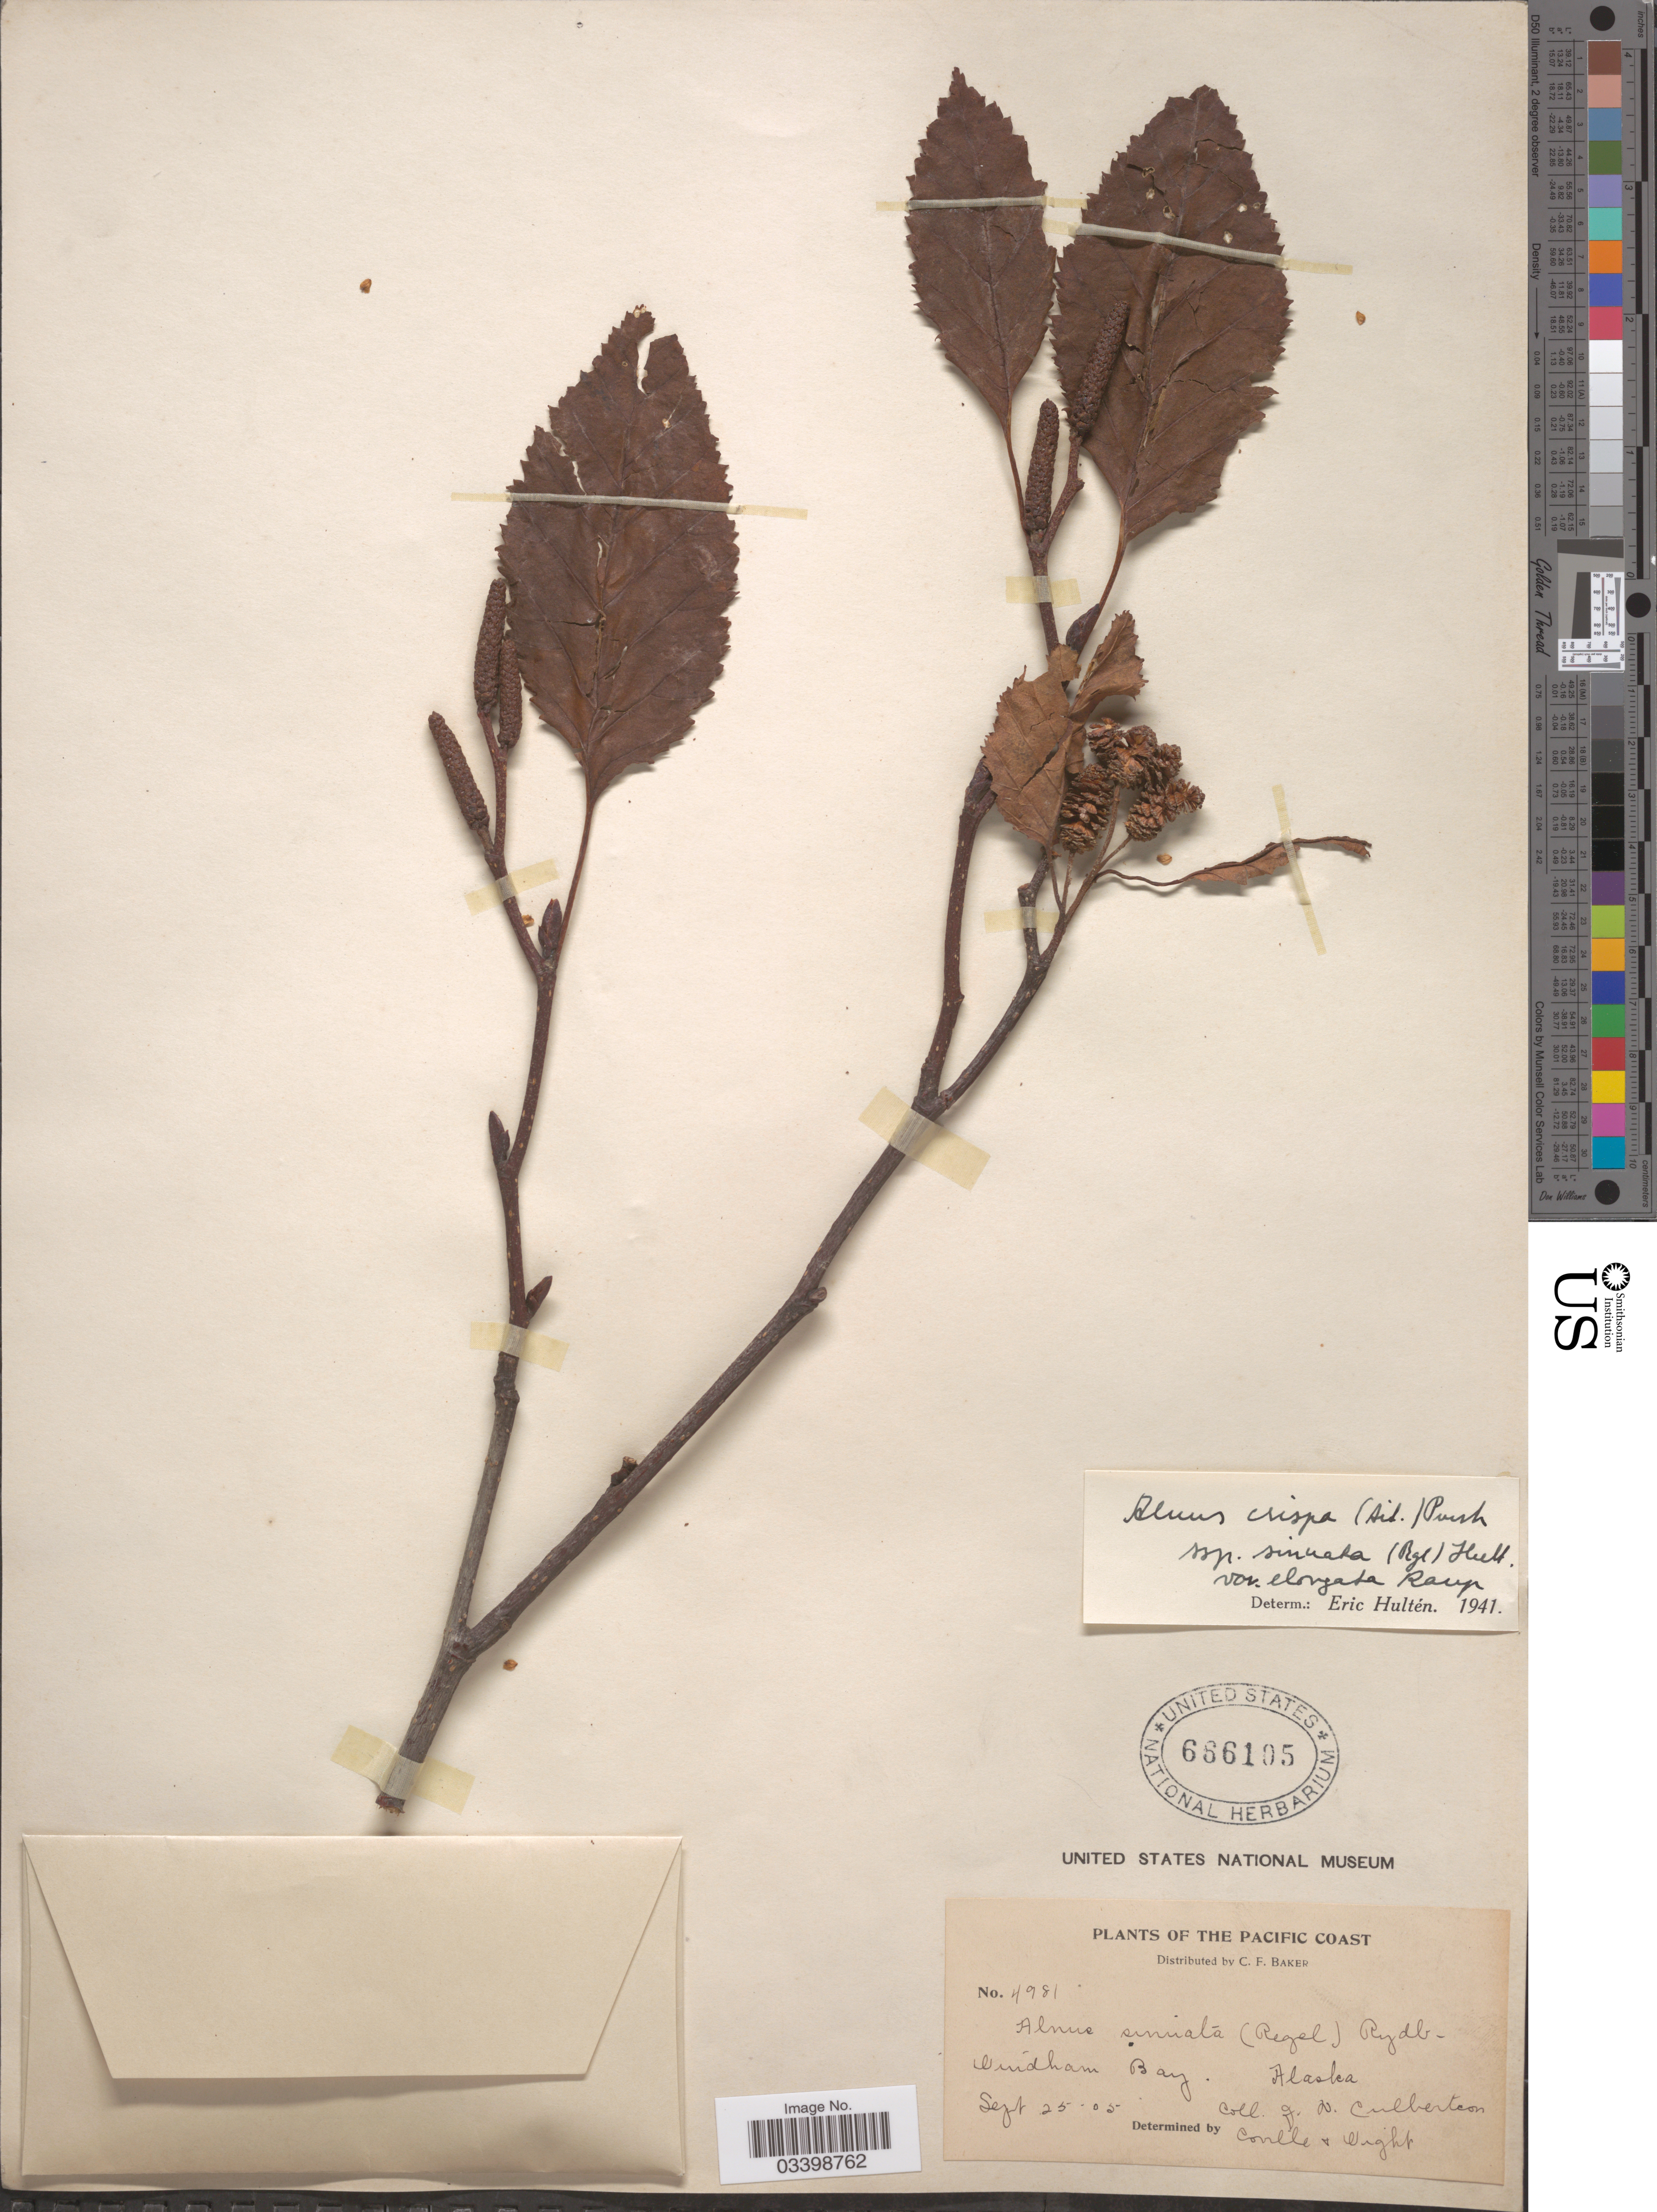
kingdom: Plantae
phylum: Tracheophyta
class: Magnoliopsida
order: Fagales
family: Betulaceae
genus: Alnus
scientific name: Alnus viridis subsp. sinuata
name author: Regel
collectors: J. Culbertson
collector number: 4981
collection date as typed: Transcribed d/m/y: 25/9/5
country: United States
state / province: Alaska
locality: The Pacific Coast. Windham Bay.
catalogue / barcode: US 666105